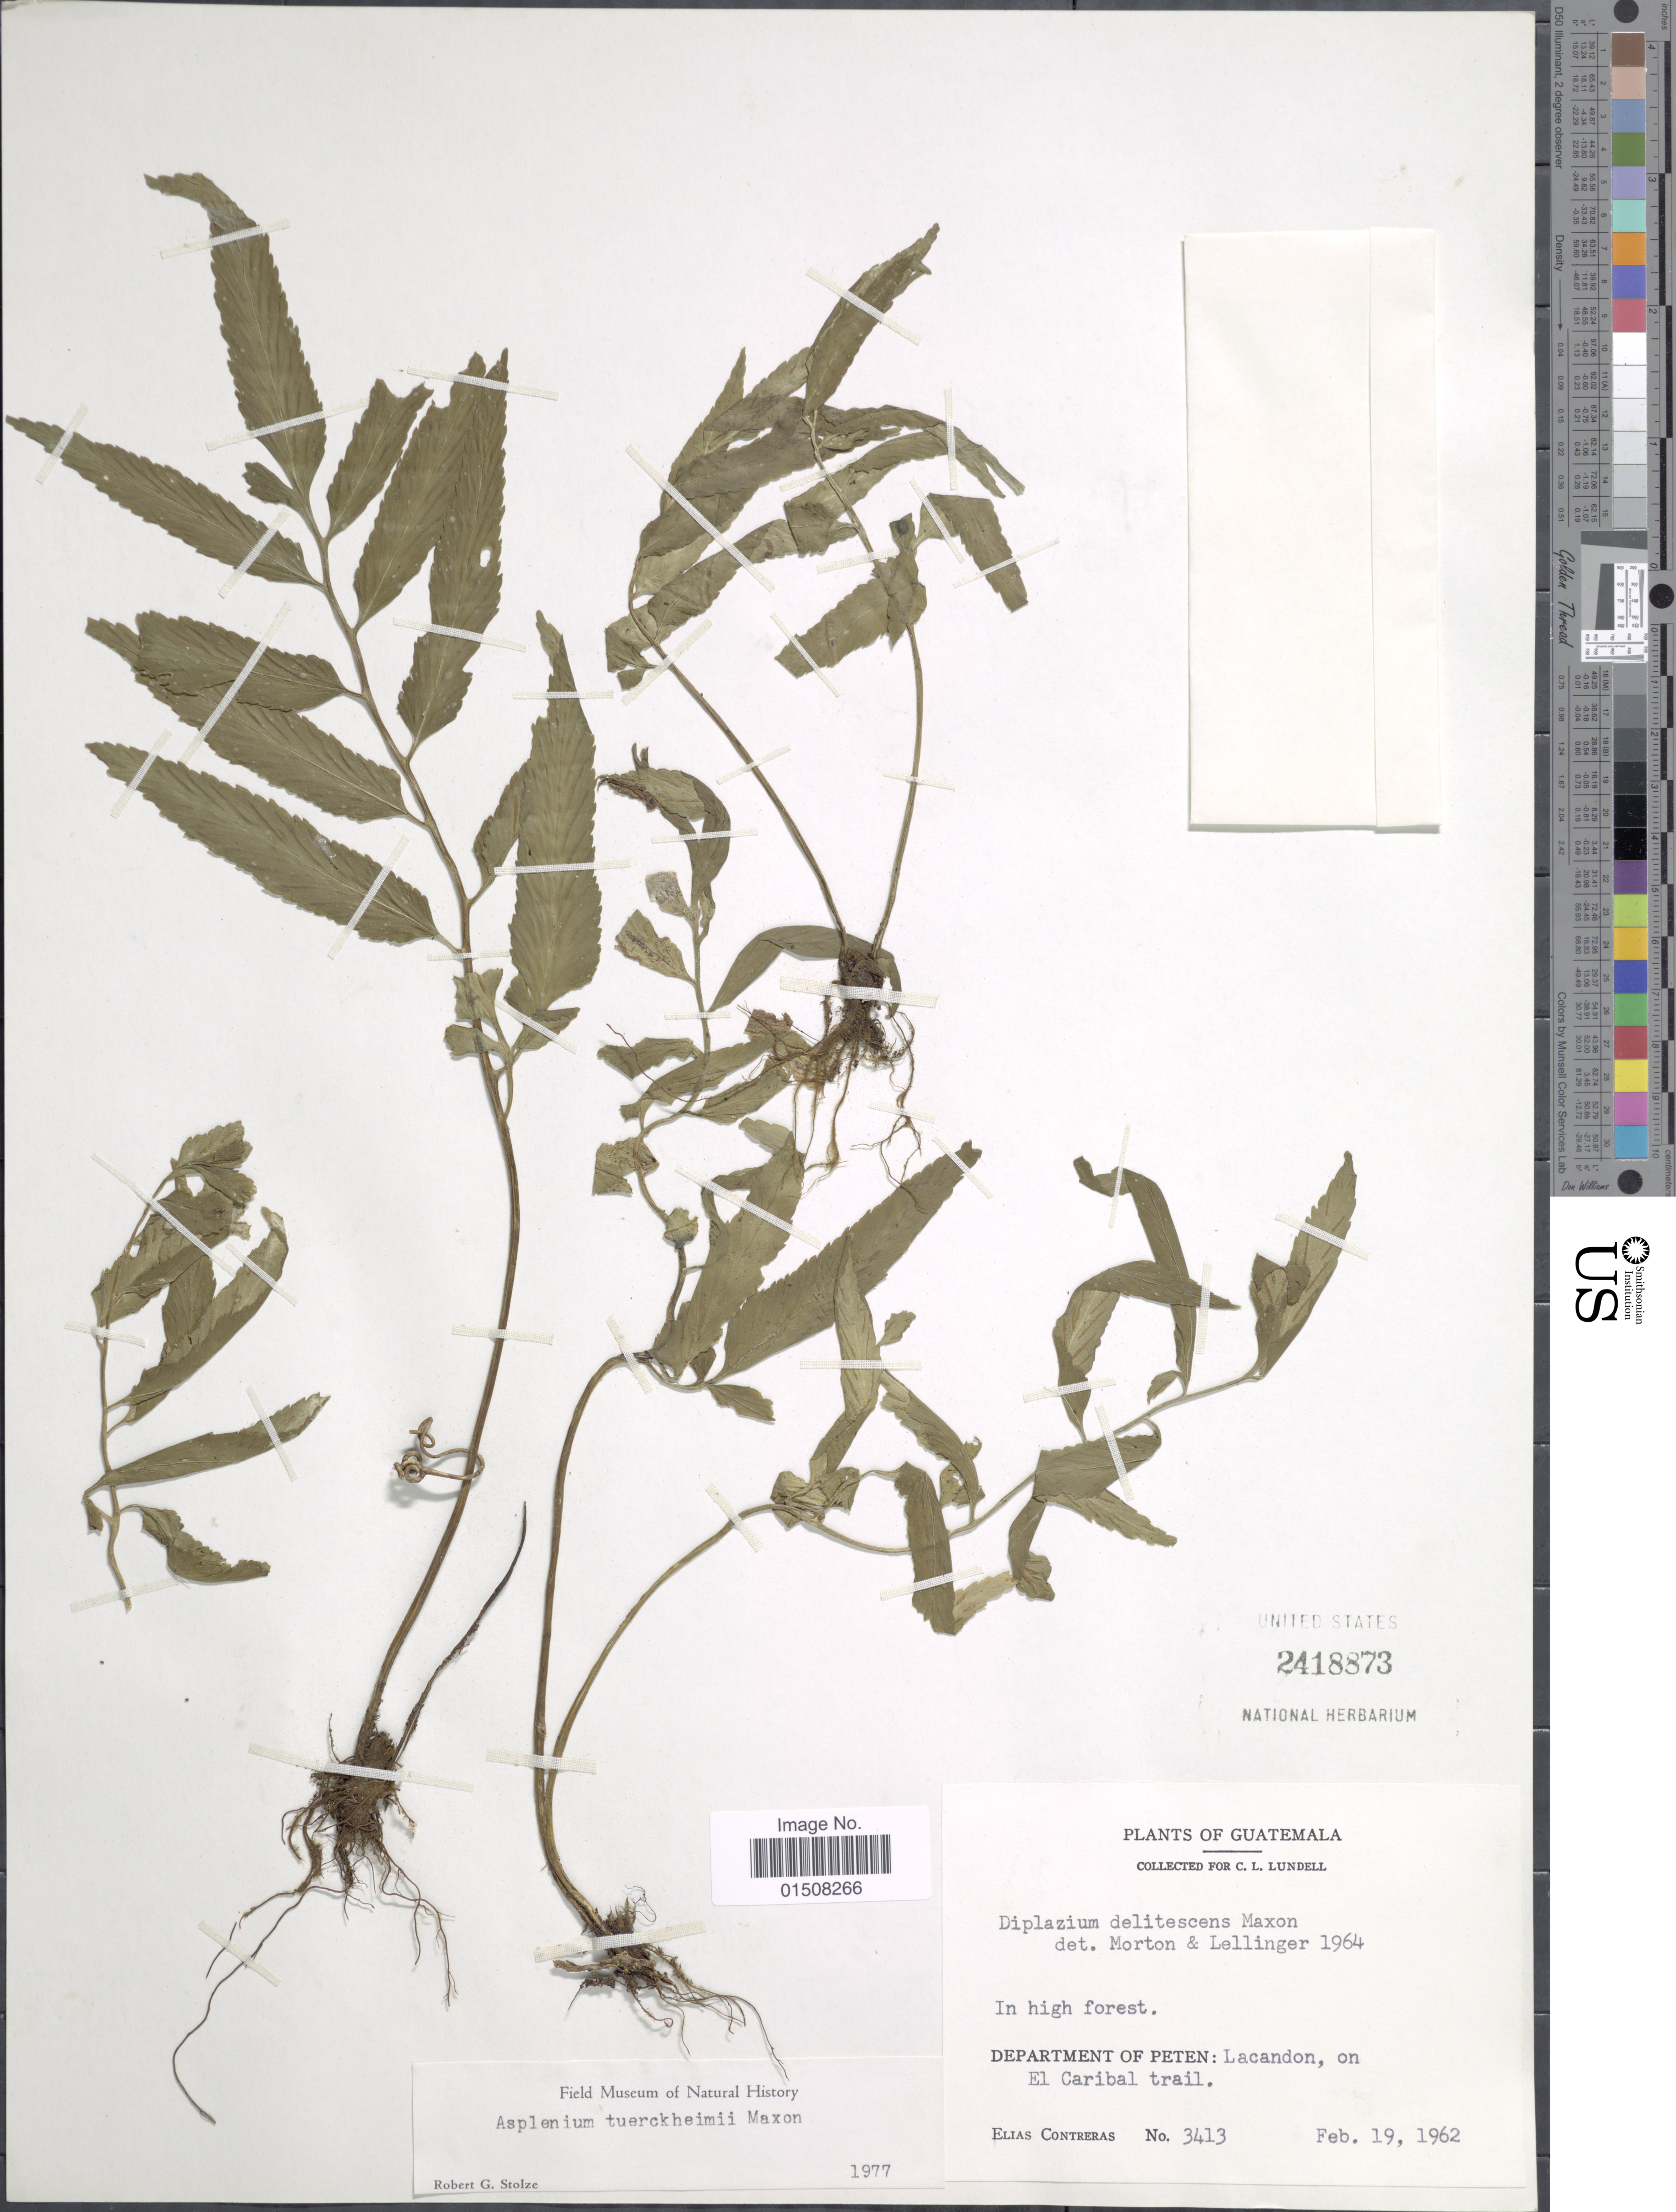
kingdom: Plantae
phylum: Tracheophyta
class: Polypodiopsida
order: Polypodiales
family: Aspleniaceae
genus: Asplenium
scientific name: Asplenium tuerckheimii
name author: Maxon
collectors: E. Contreras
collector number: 3413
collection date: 1962-02-19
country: Guatemala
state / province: El Petén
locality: Department of Peten: Lacandon, on El Caribal trail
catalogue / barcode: US 2418873